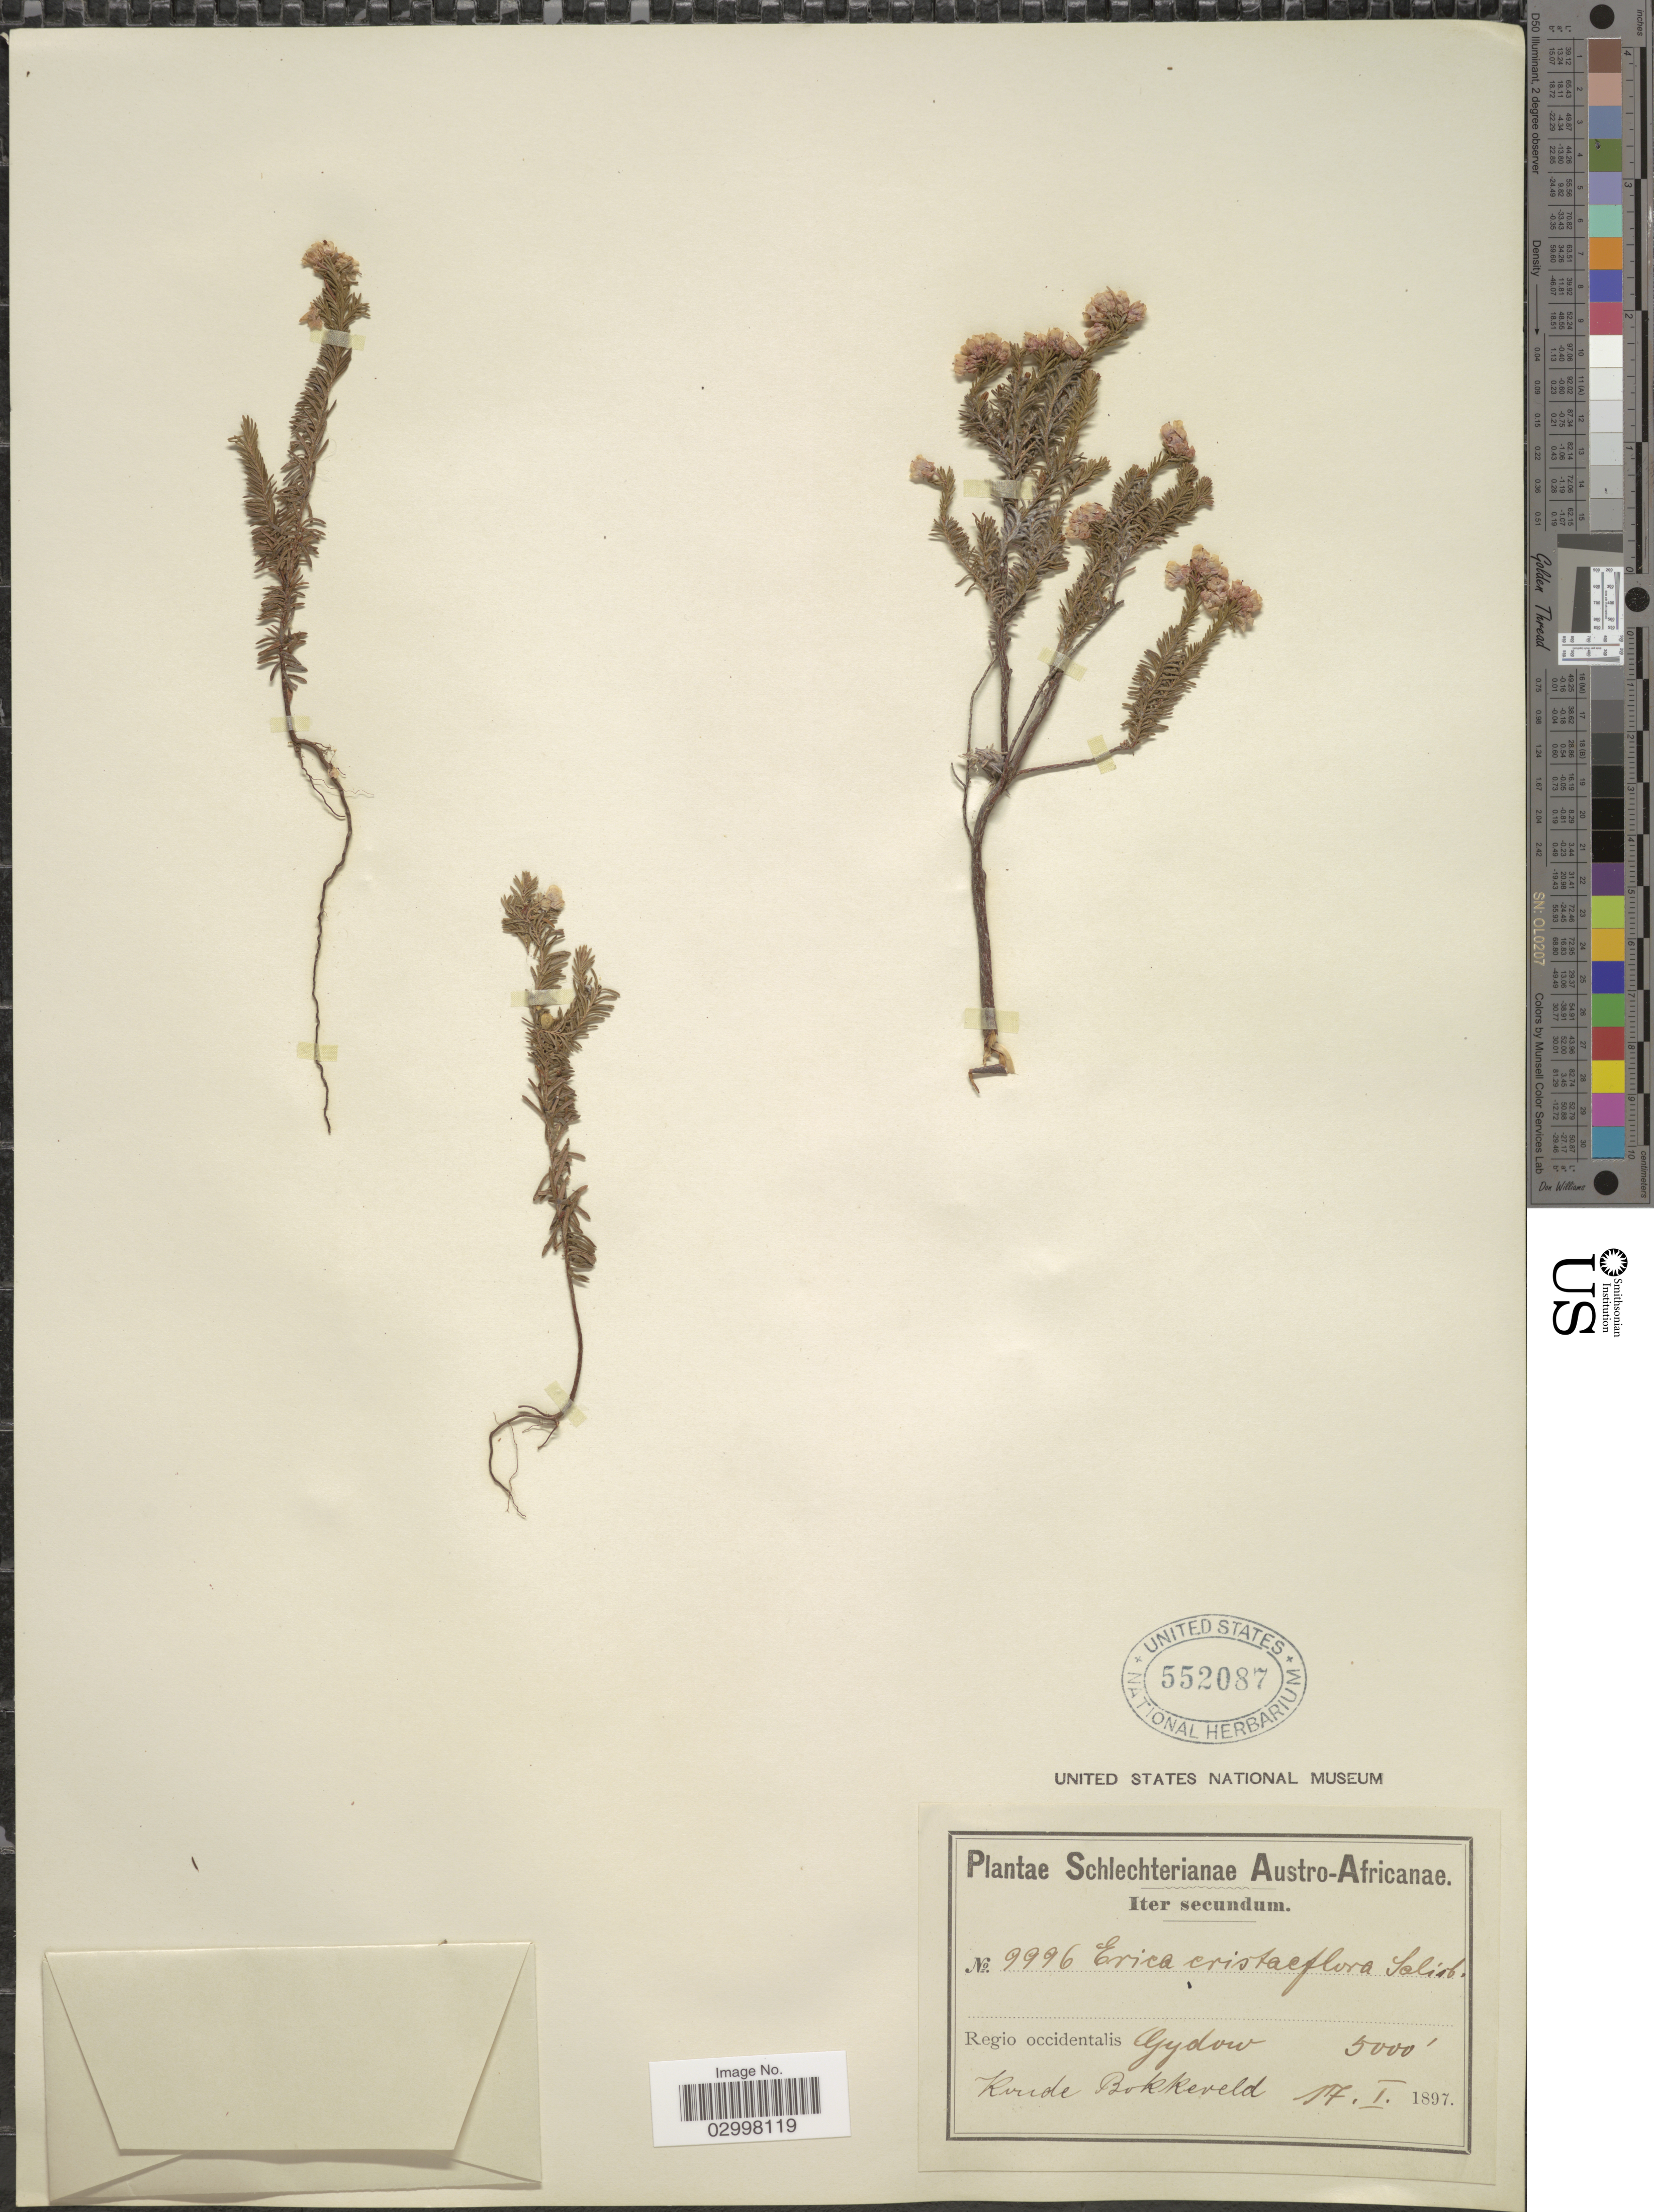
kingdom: Plantae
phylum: Tracheophyta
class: Magnoliopsida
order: Ericales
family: Ericaceae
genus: Erica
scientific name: Erica cristiflora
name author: Salisb.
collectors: Schlechter, --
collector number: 9996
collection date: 1897-01-17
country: South Africa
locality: Austro-Africanae. Regio occidentalis Gydow. Koude Bokkeveld.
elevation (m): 1524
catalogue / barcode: US 552087